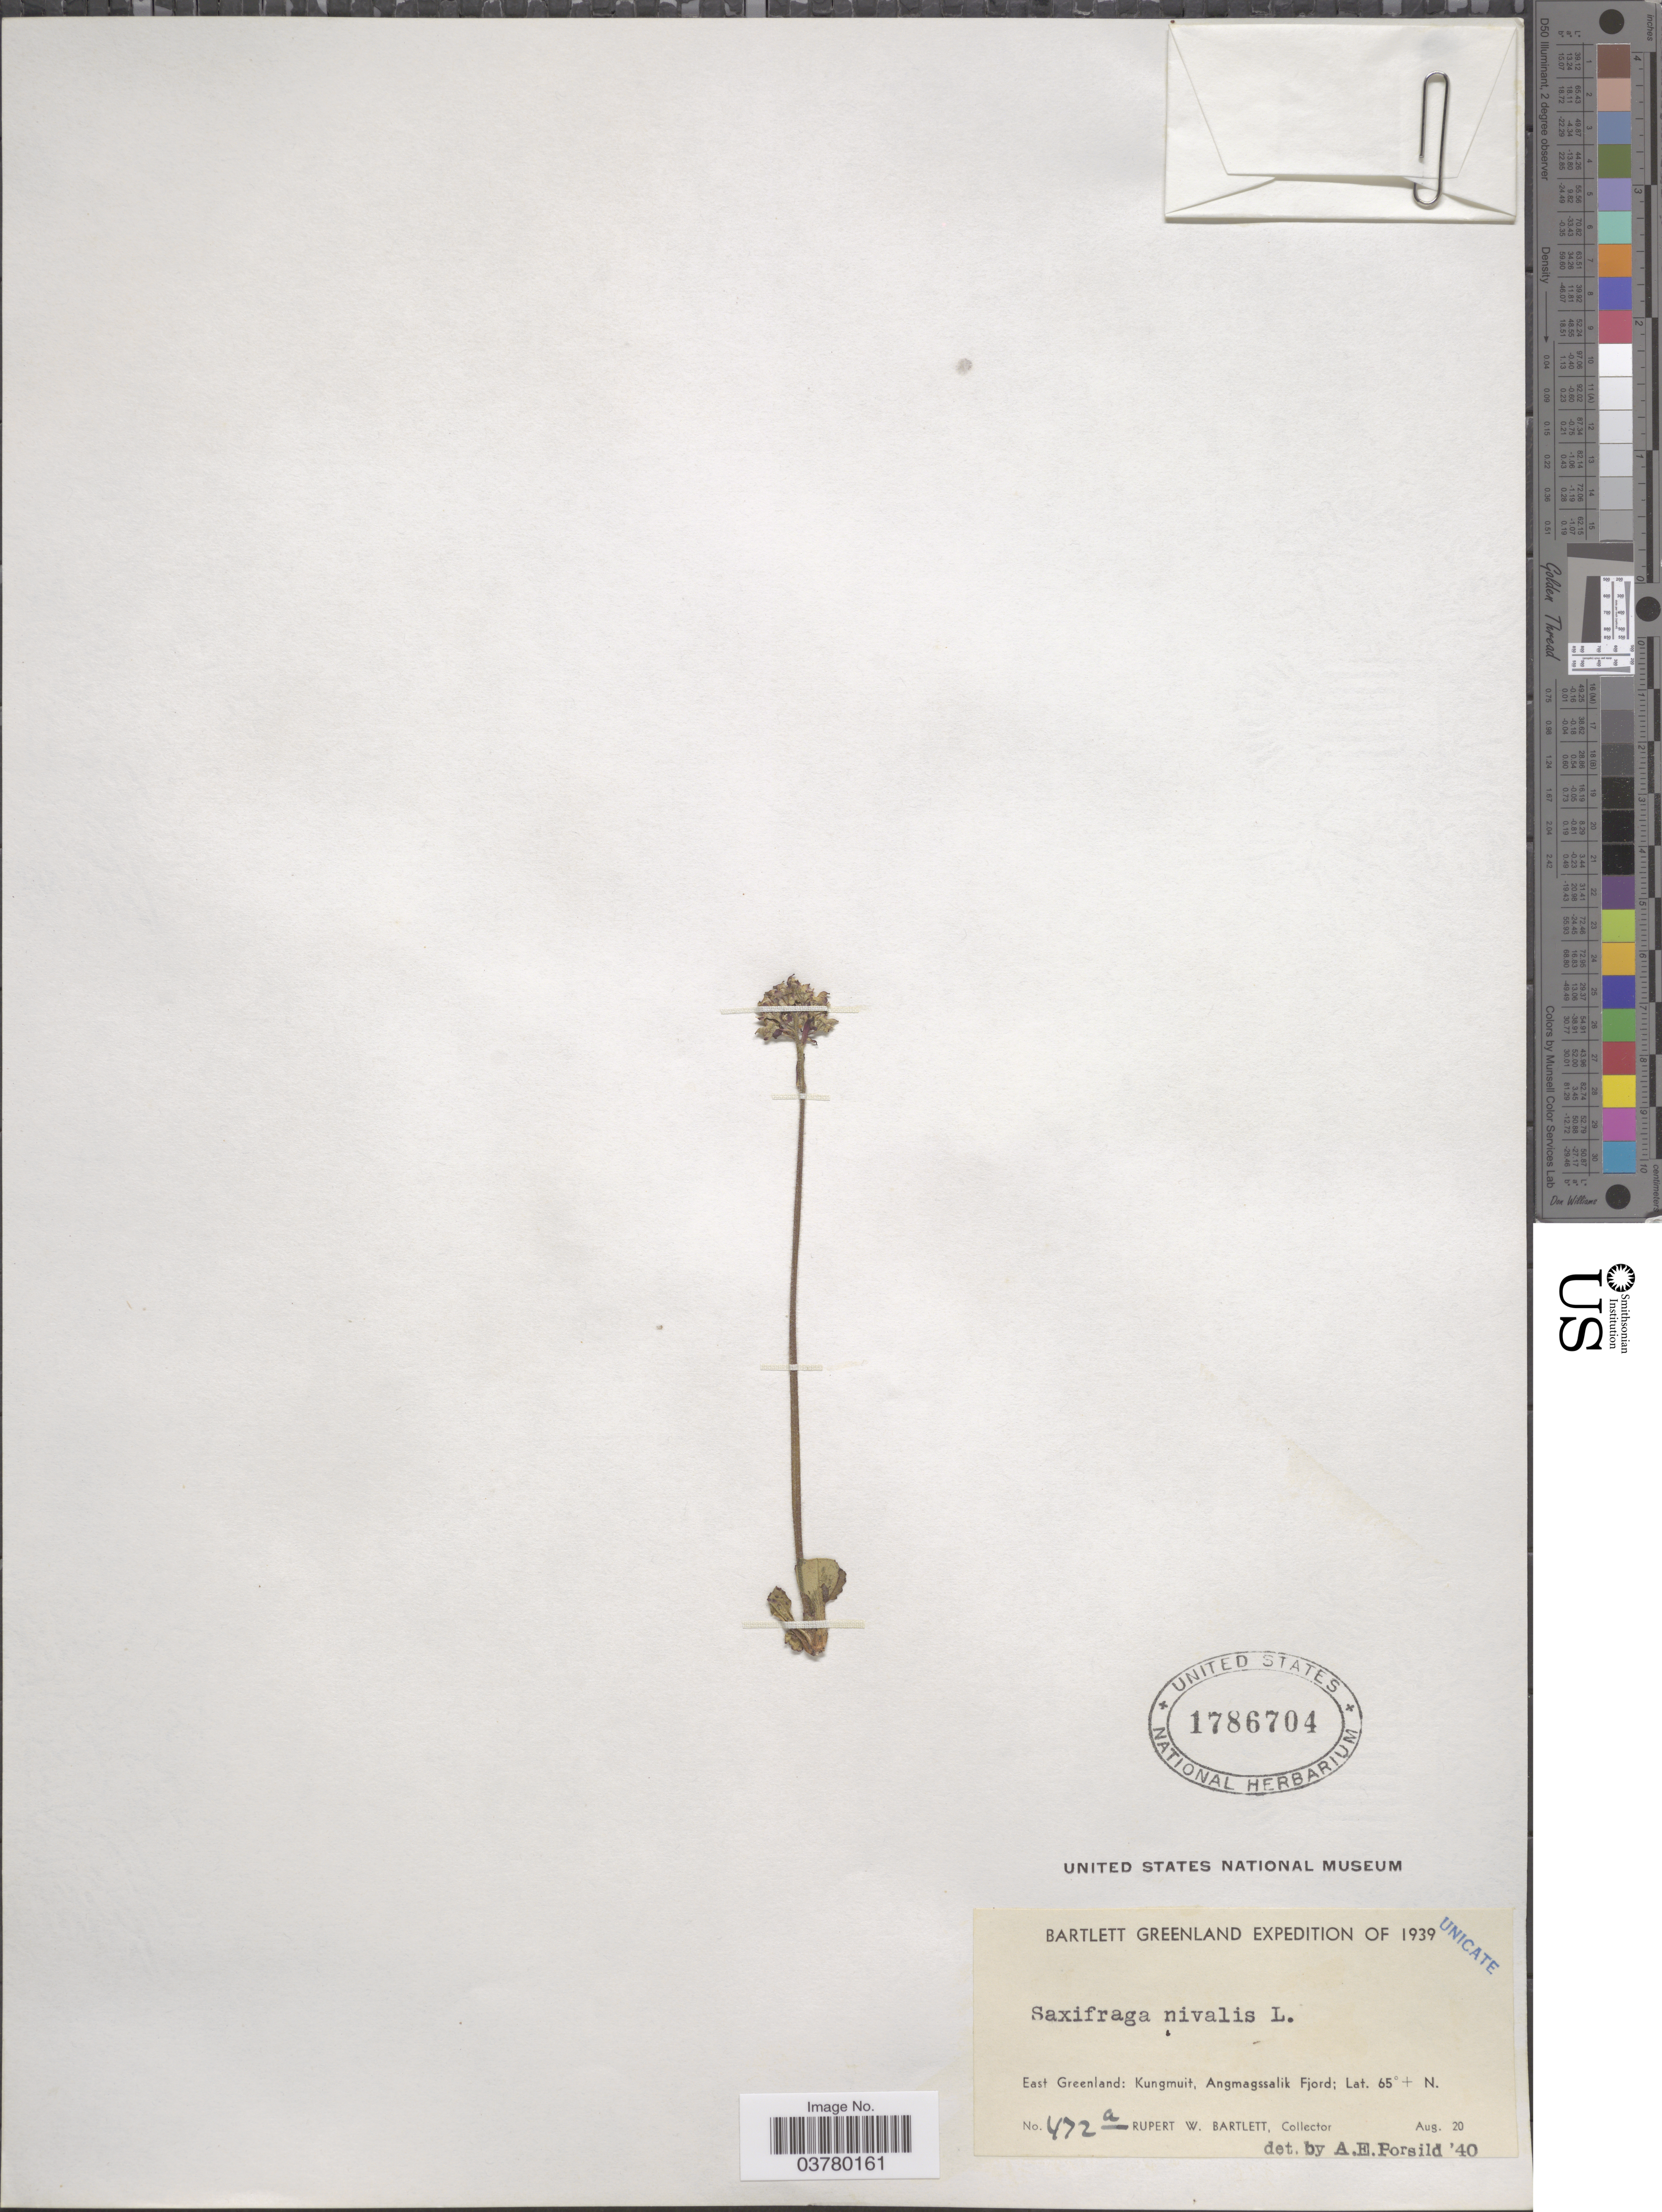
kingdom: Plantae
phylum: Tracheophyta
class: Magnoliopsida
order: Saxifragales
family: Saxifragaceae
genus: Micranthes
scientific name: Micranthes nivalis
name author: (L.) Small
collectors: R. W. Bartlett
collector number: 472a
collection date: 1939-08-20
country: Greenland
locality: Greenland Expedition of 1939. East Greenland: Kungmuit, Angmagssalik Fjord.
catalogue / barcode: US 1786704